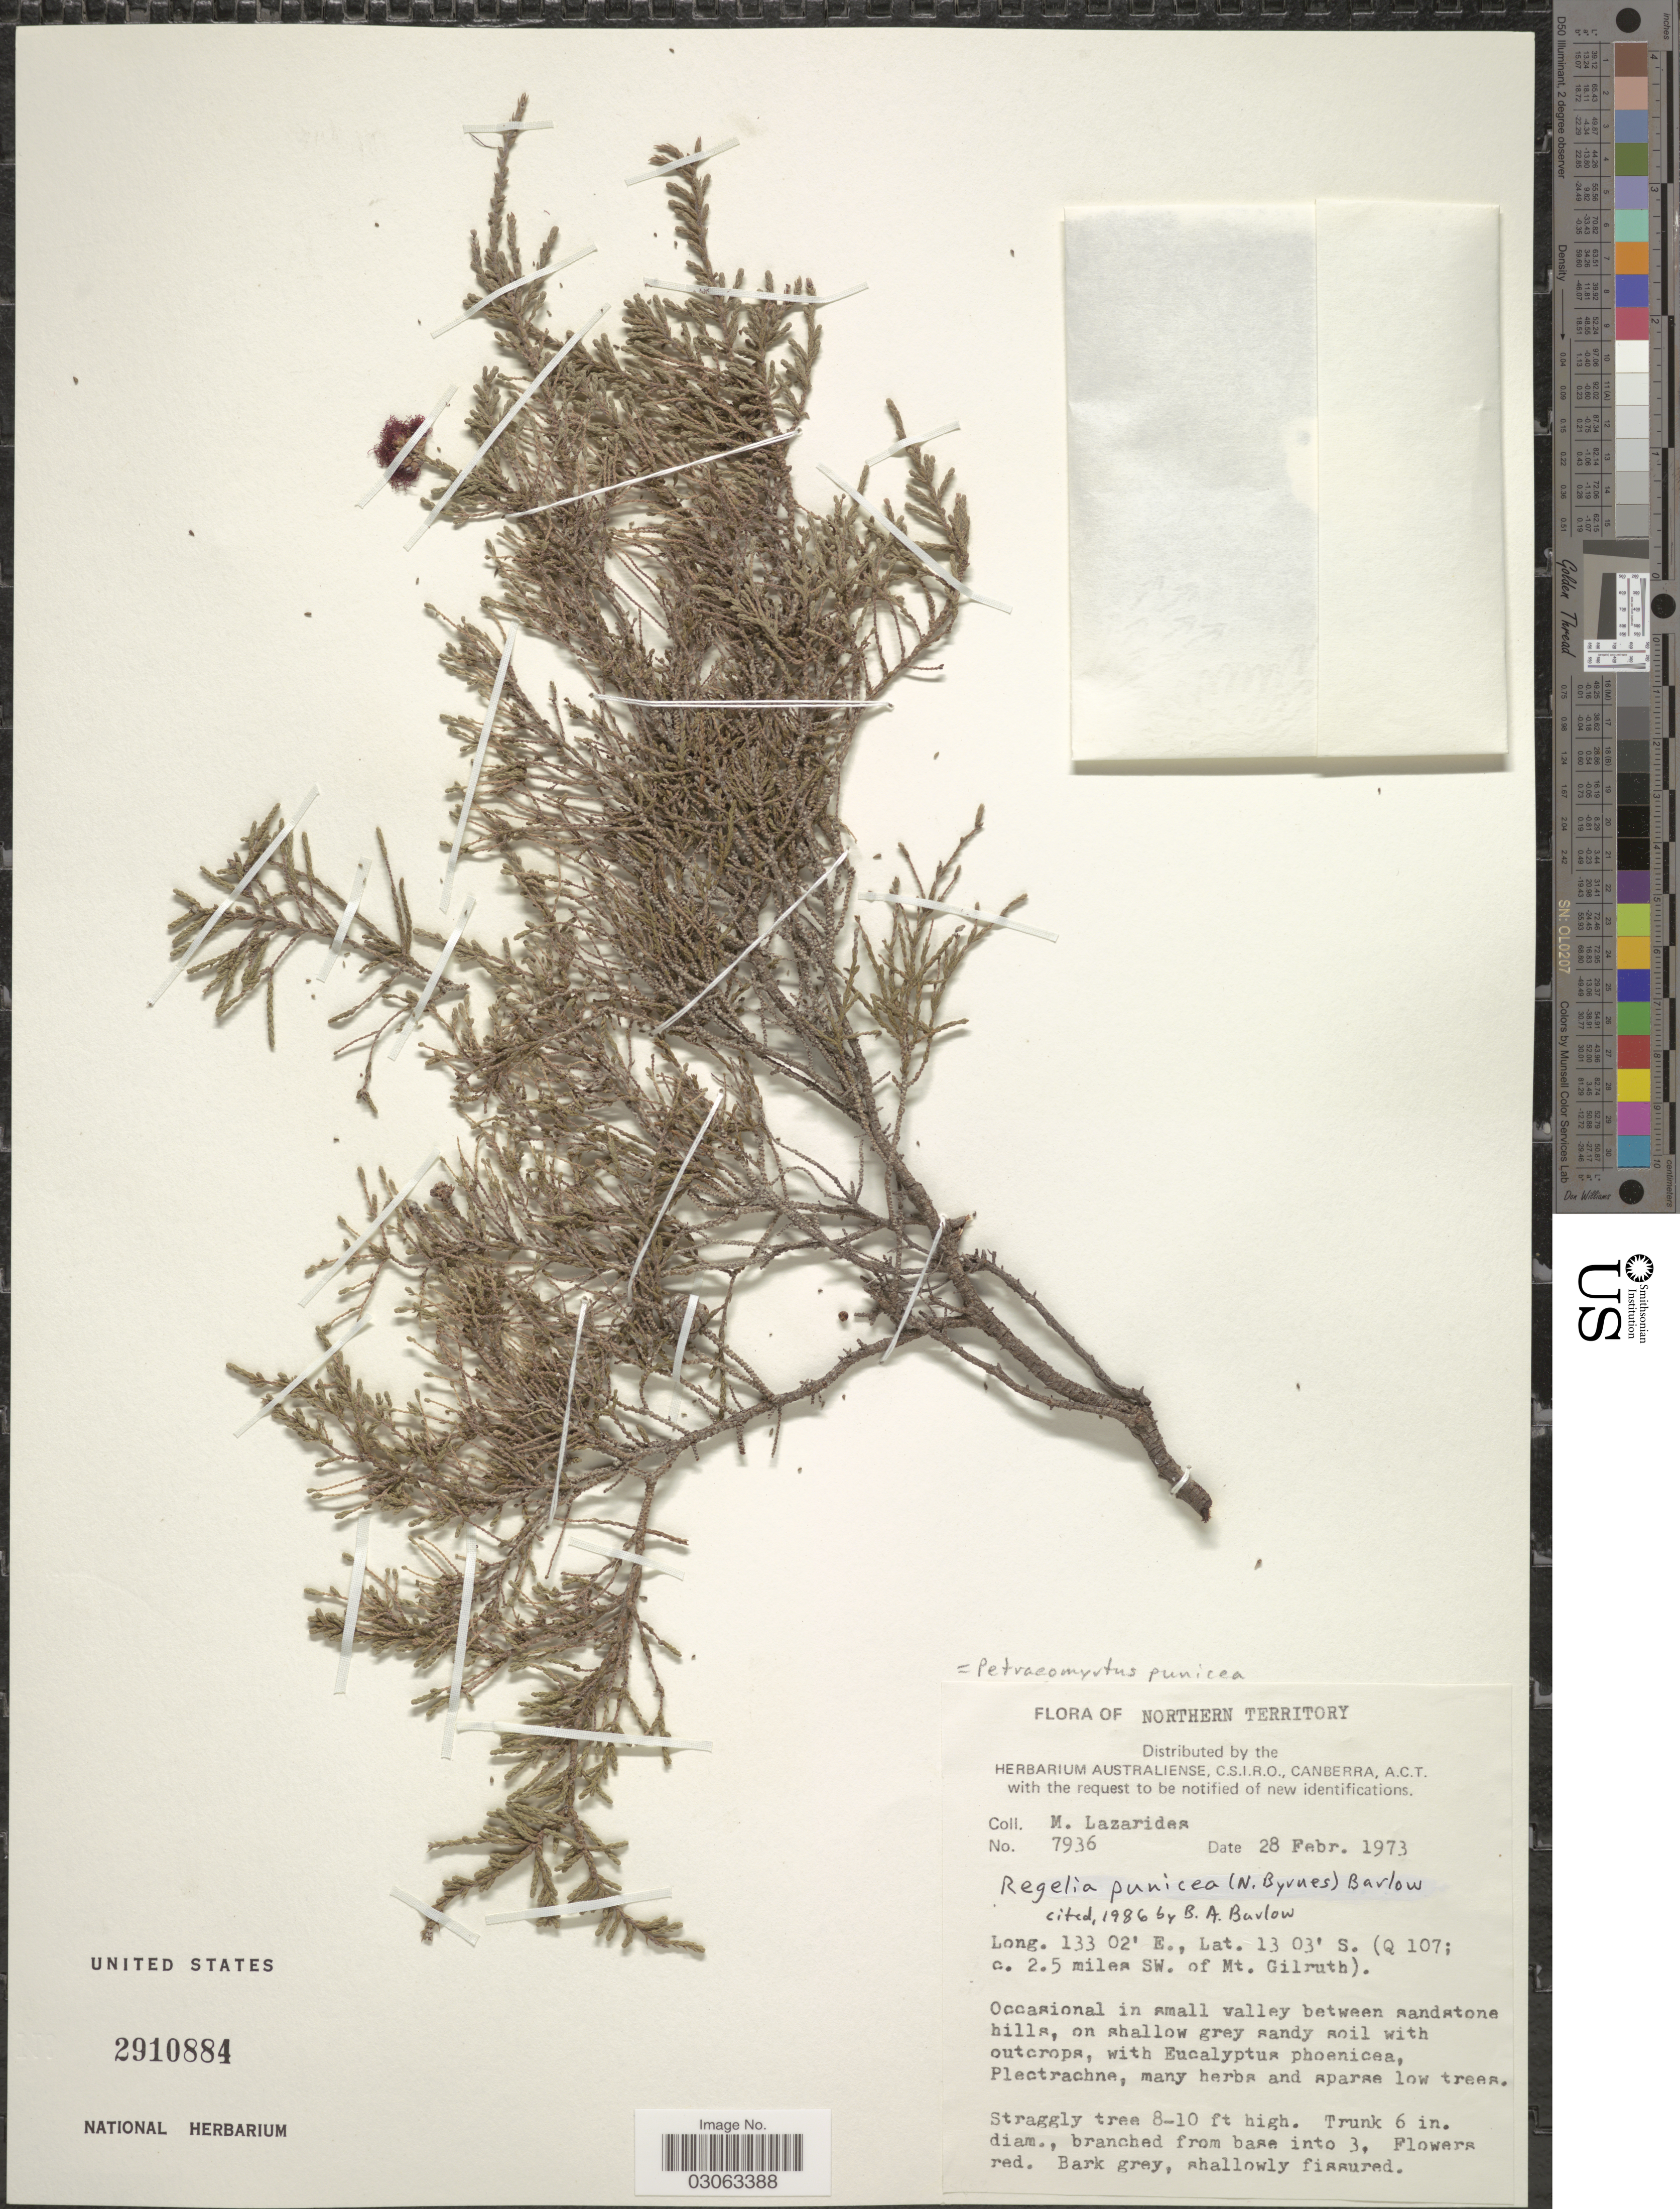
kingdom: Plantae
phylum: Tracheophyta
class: Magnoliopsida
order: Myrtales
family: Myrtaceae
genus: Petraeomyrtus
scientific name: Petraeomyrtus punicea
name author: (Byrnes) Craven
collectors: M. Lazarides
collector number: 7936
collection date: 1973-02-28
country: Australia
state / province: Northern Territory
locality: (Q 107; c. 2.5 miles SW. of Mt. Gilruth).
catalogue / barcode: US 2910884